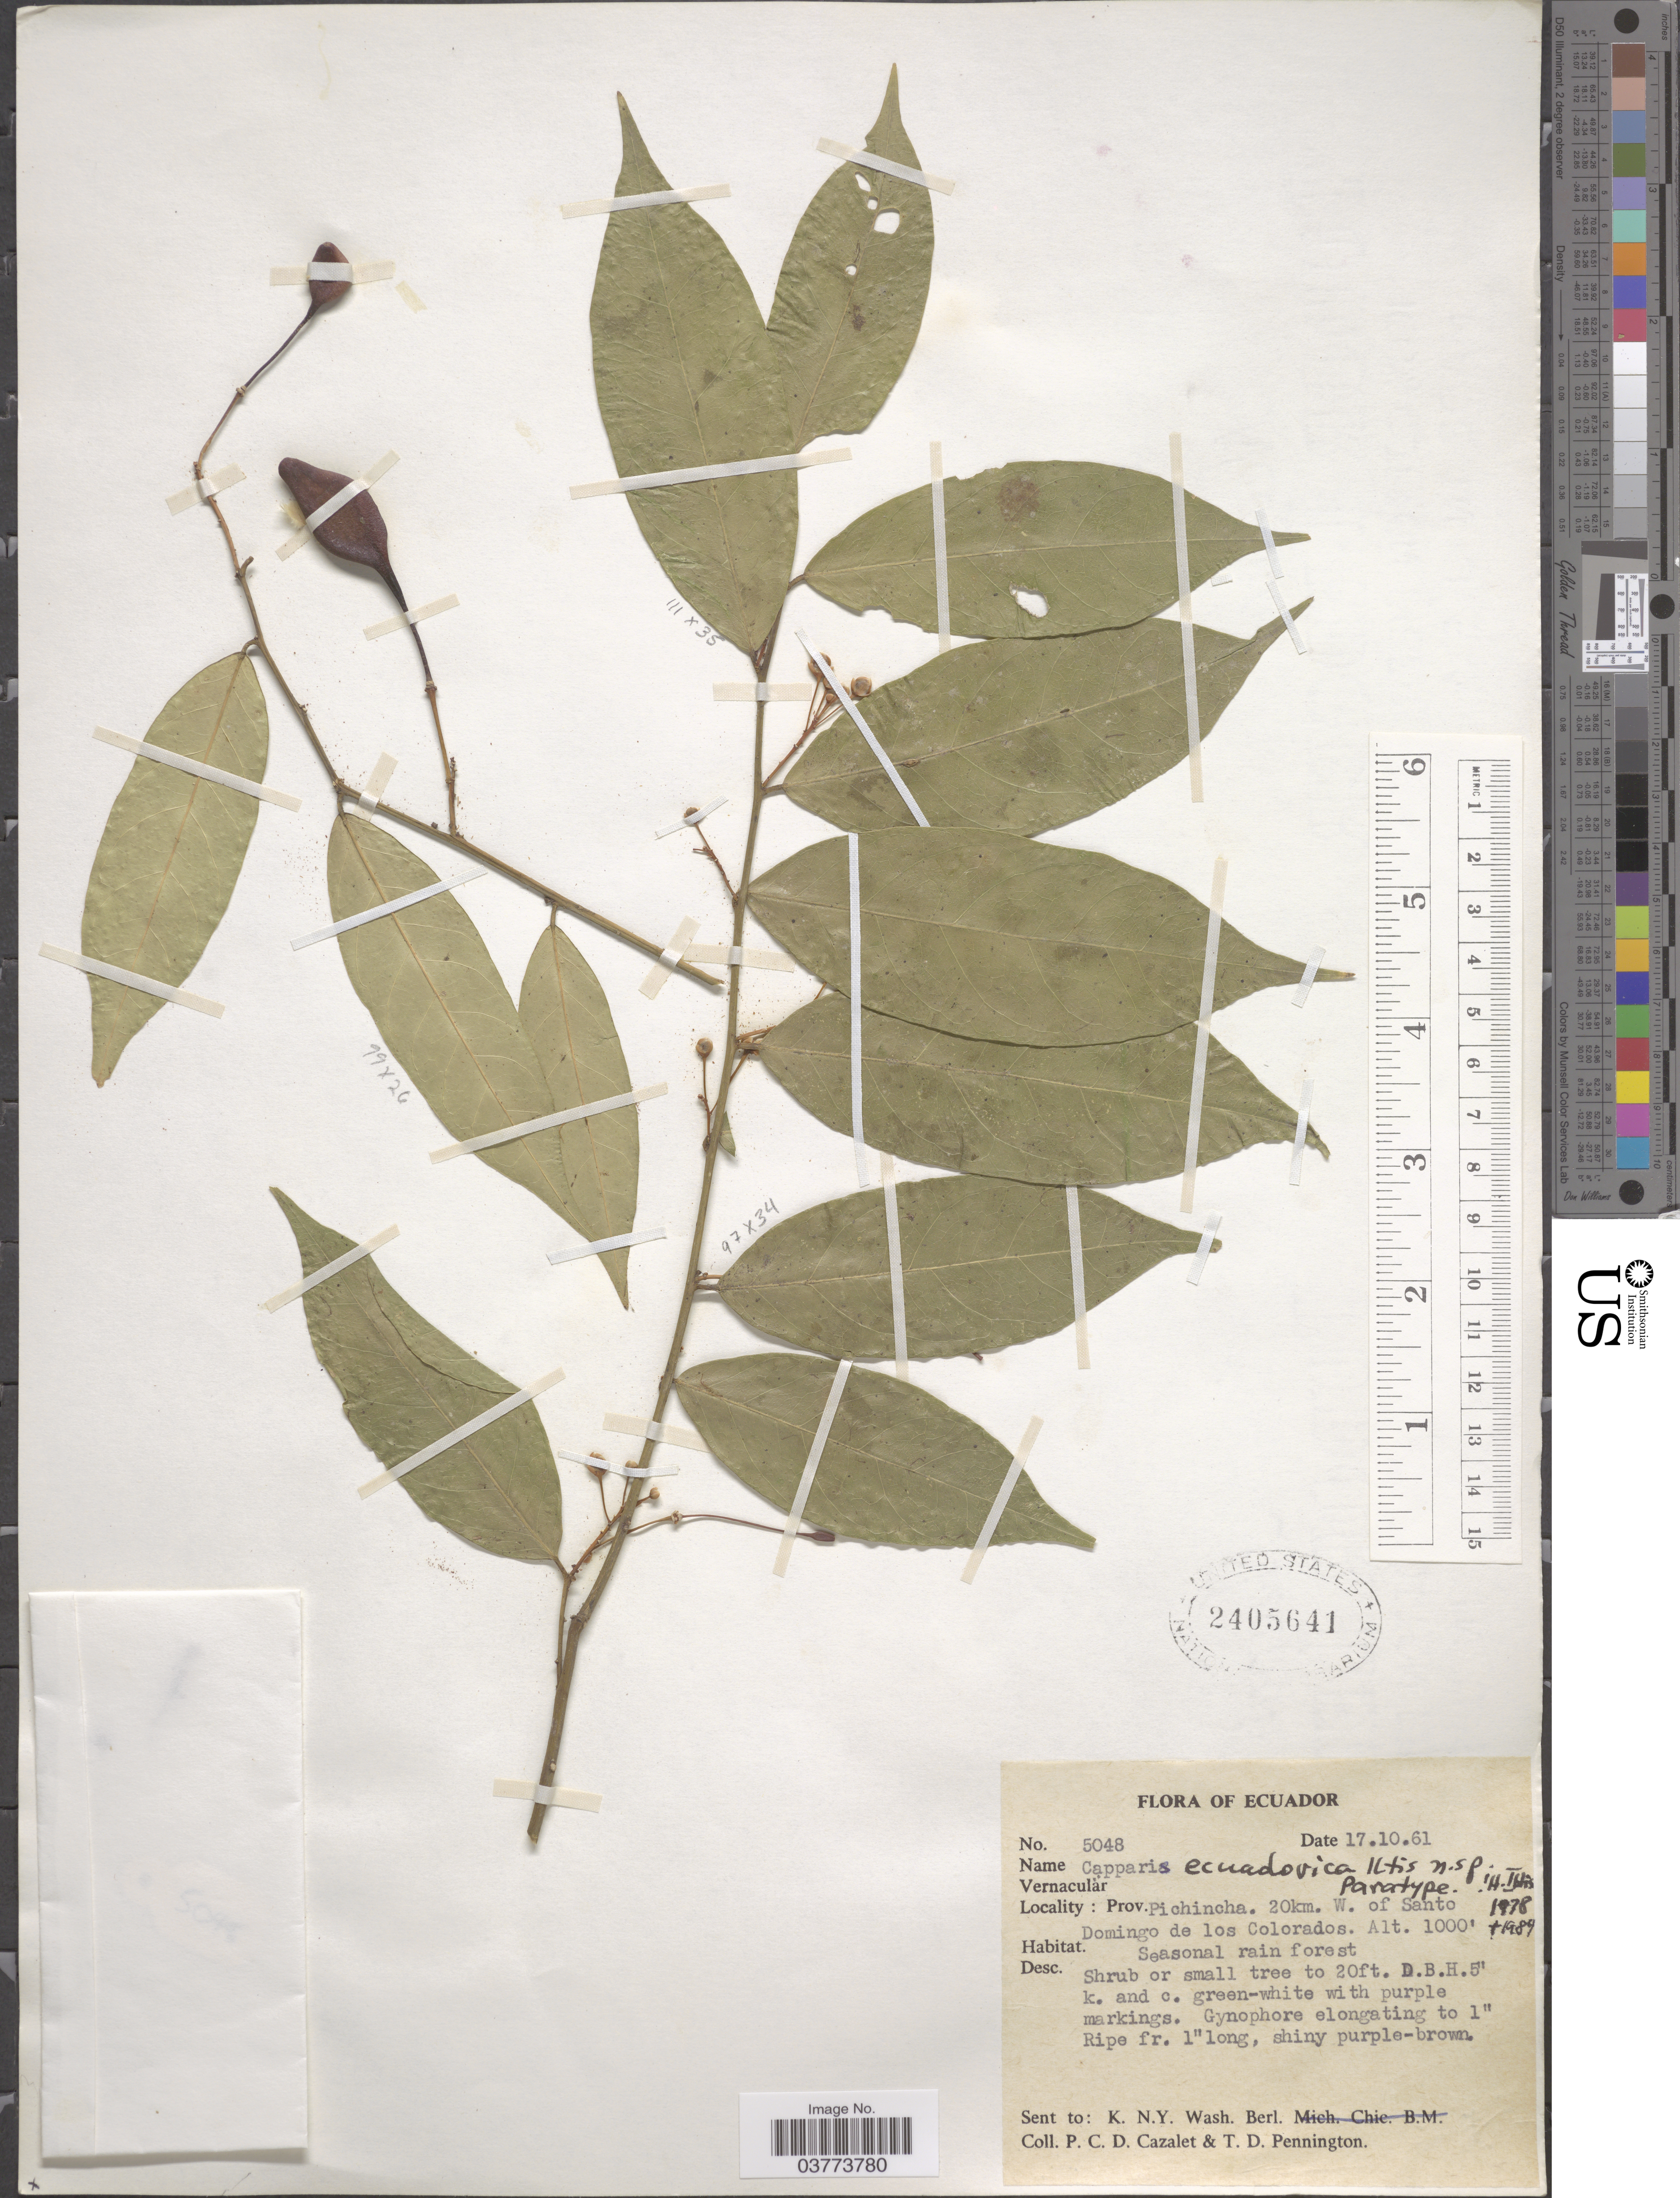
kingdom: Plantae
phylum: Tracheophyta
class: Magnoliopsida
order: Brassicales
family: Capparaceae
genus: Cynophalla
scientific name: Cynophalla ecuadorica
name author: (Iltis) Iltis & Cornejo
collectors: P. C. D. Cazalet & T. D. Pennington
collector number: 5048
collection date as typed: Transcribed d/m/y: 17/10/61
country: Ecuador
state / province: Pichincha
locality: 20 km. W. of Santo Domingo de los Colorados.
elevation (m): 305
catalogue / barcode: US 2405641